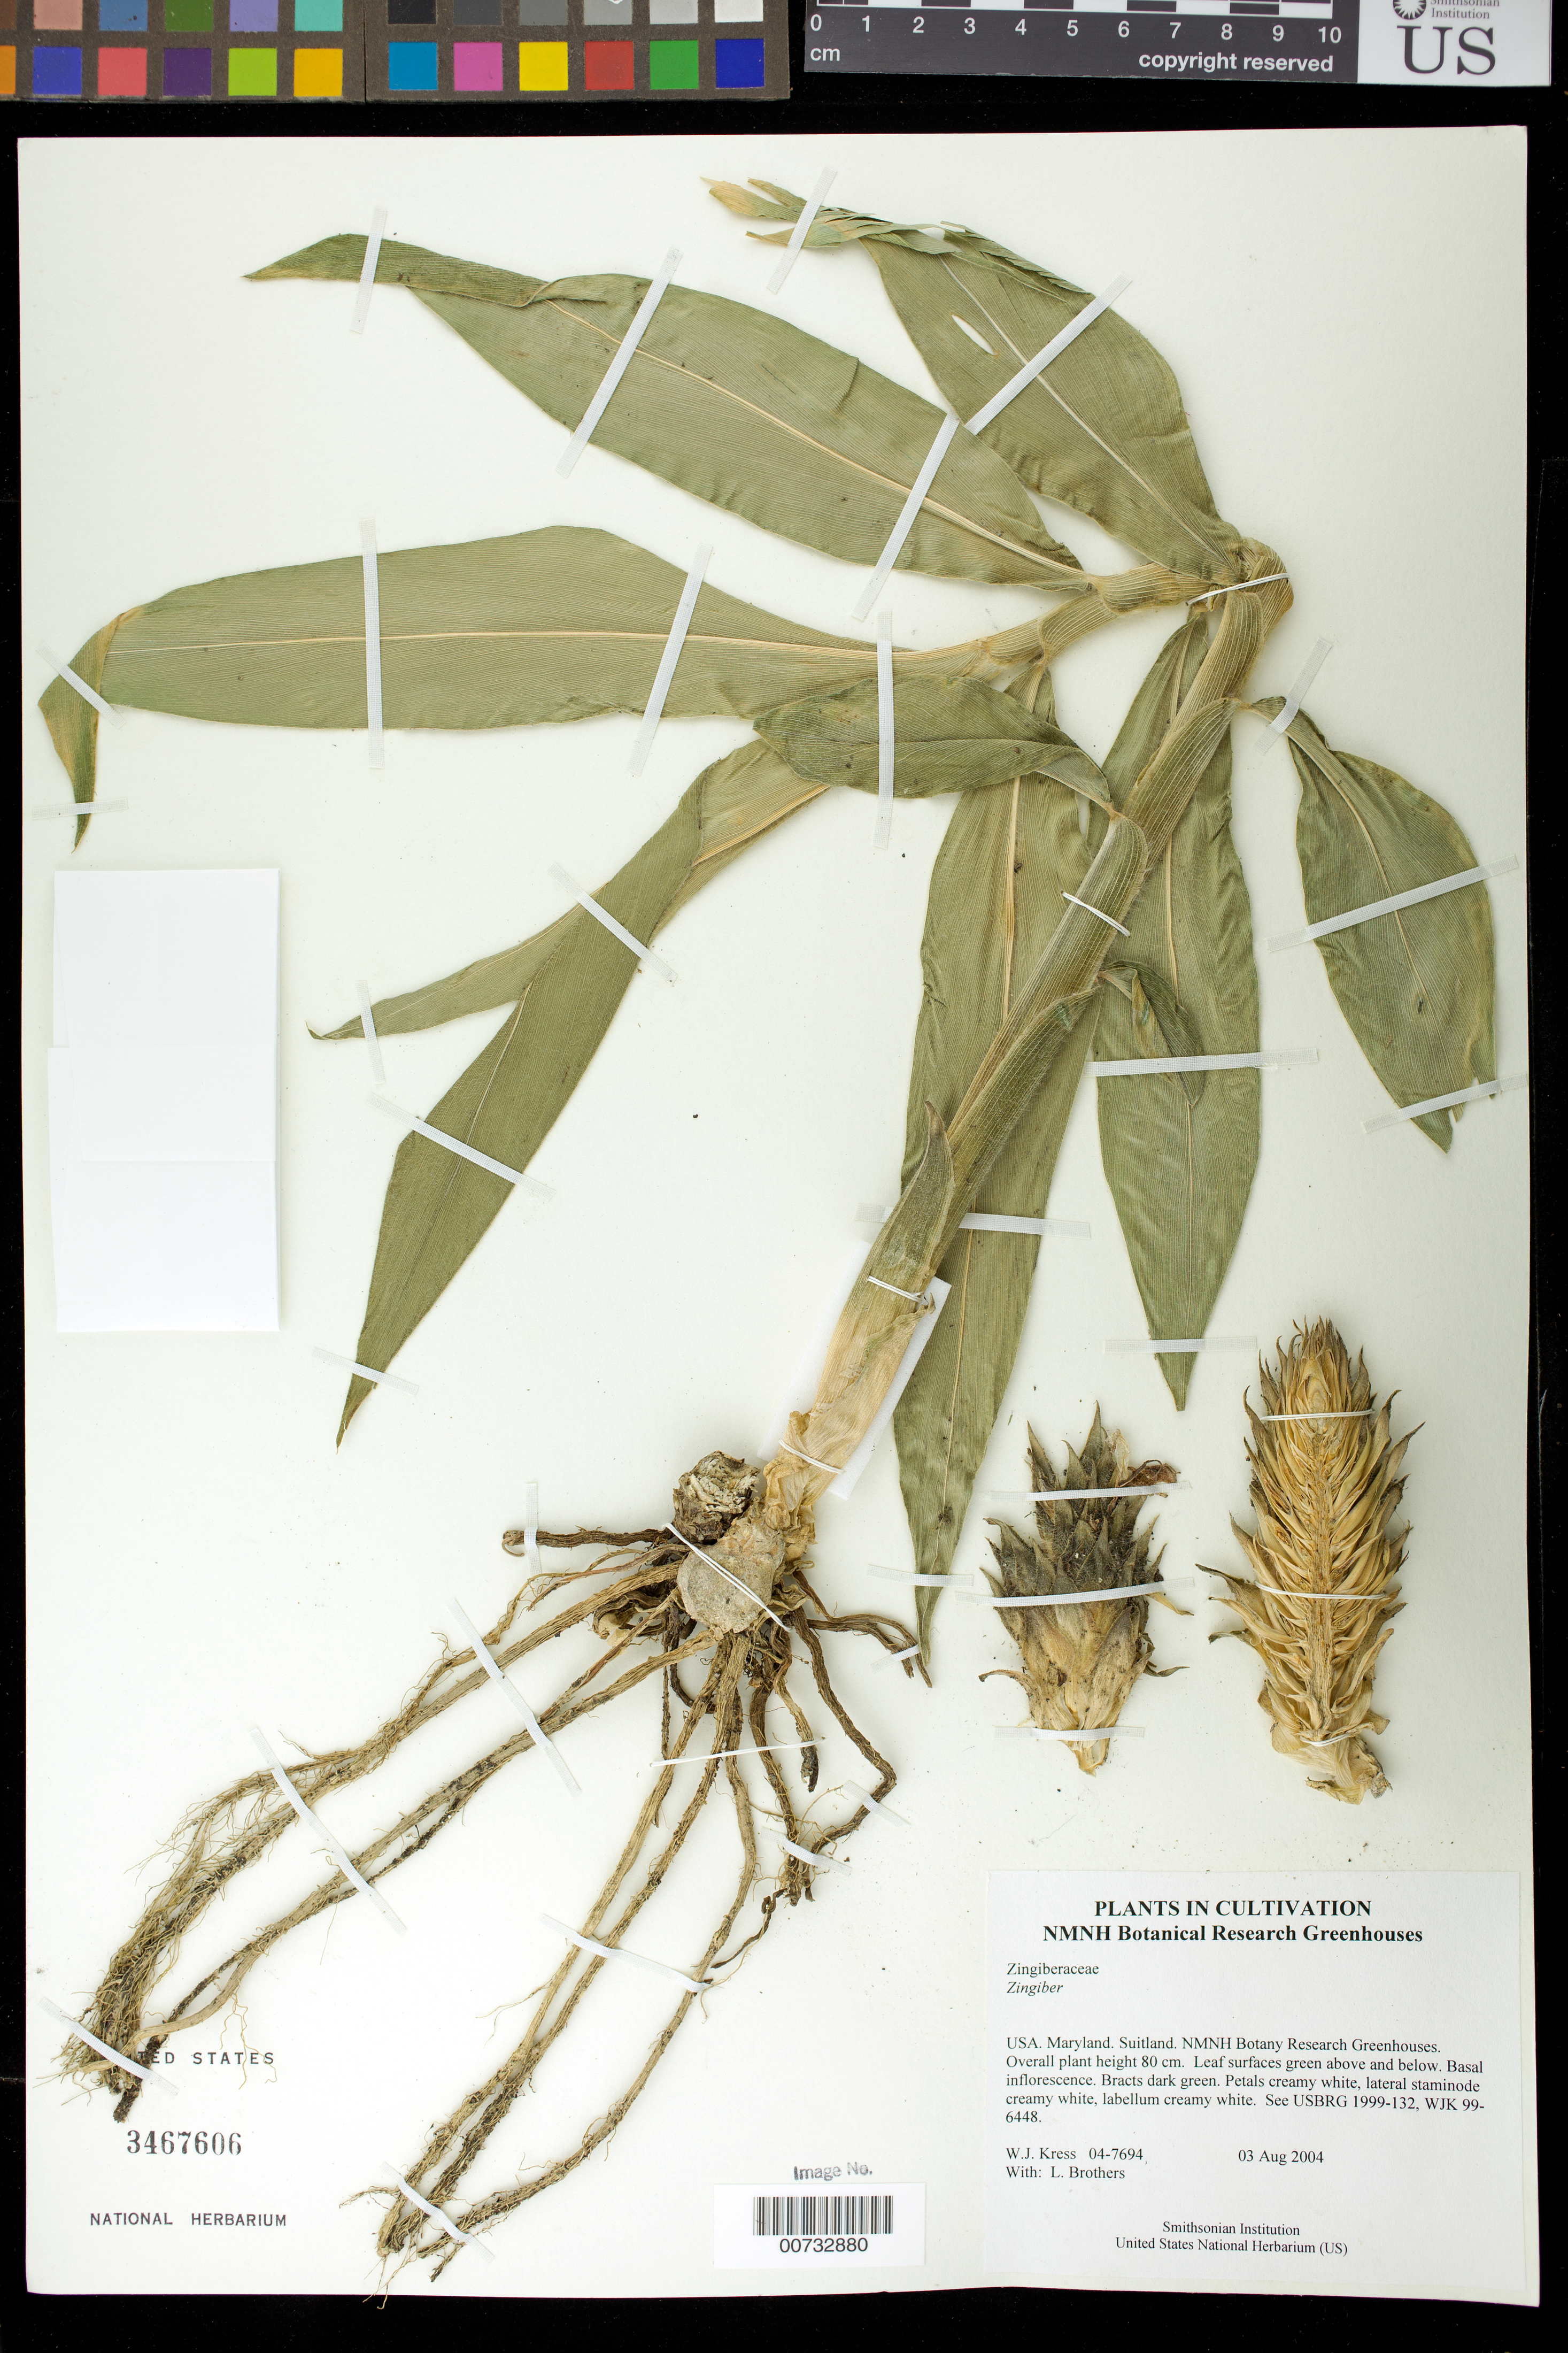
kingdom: Plantae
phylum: Tracheophyta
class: Liliopsida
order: Zingiberales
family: Zingiberaceae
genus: Zingiber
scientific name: Zingiber sp.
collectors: W. J. Kress & L. E. Brothers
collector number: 04-7694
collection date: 2004-08-03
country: United States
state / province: Maryland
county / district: Prince George's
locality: NMNH Botany Research Greenhouses. Suitland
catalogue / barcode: US 3467606